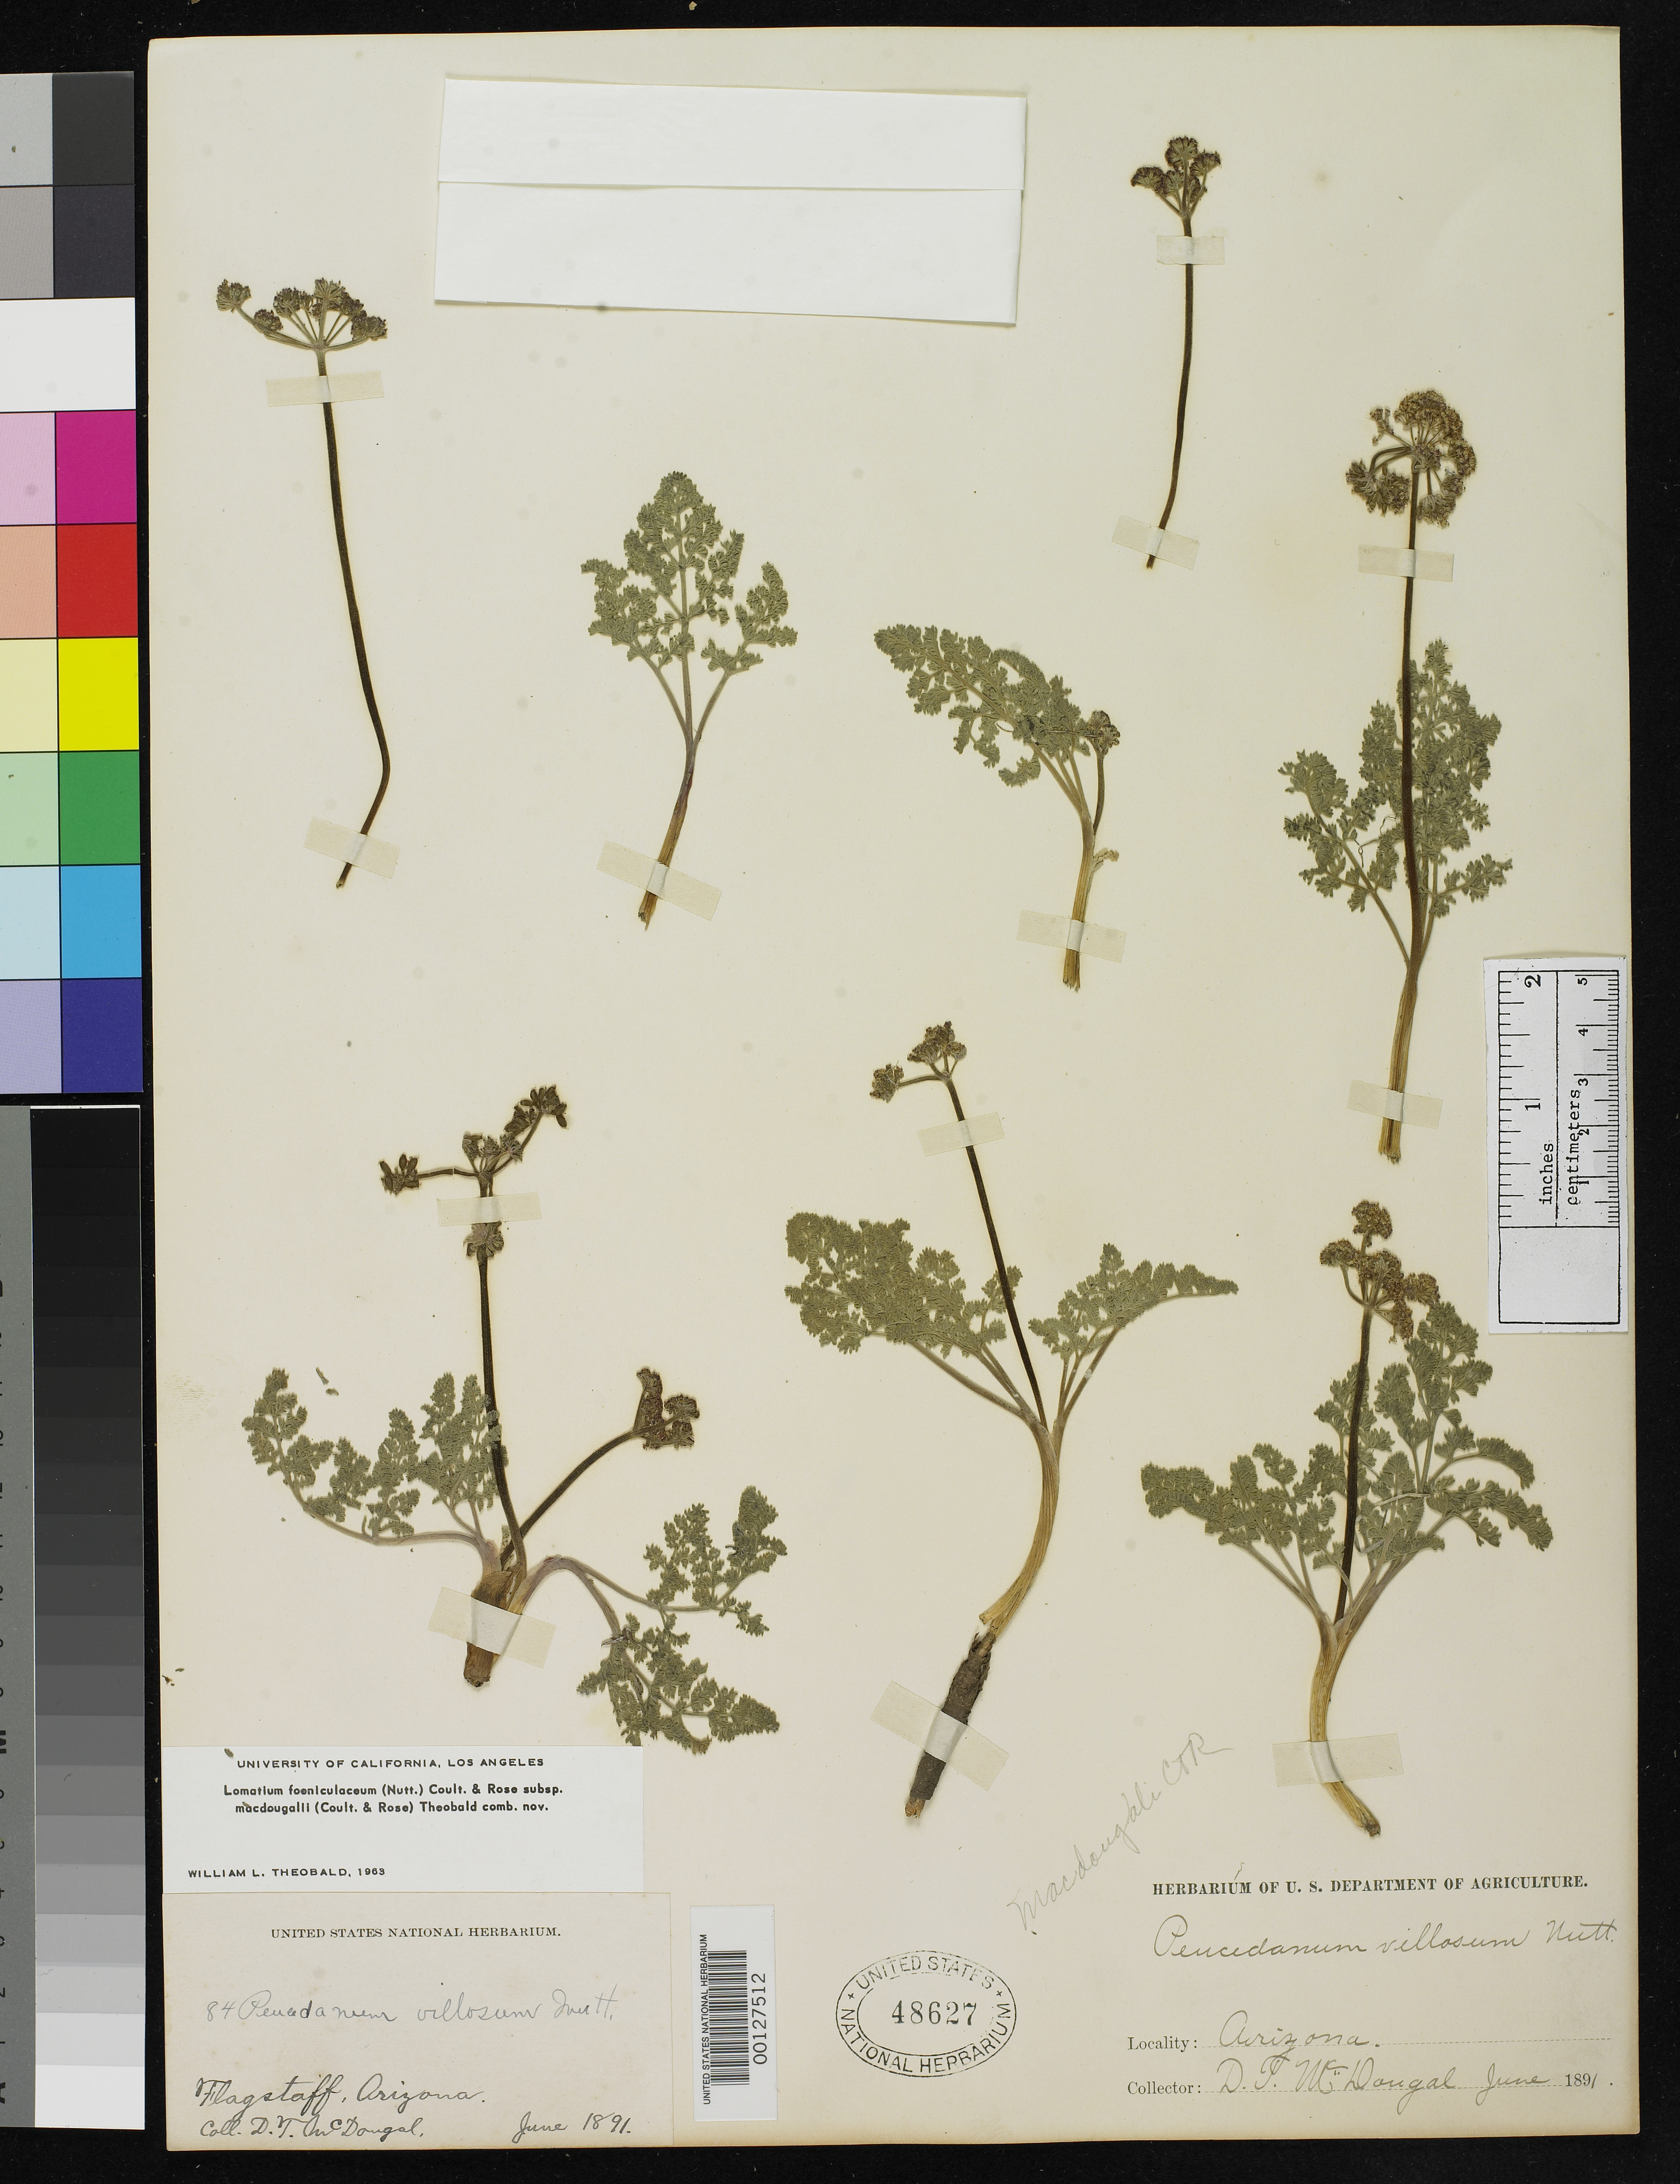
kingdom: Plantae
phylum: Tracheophyta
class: Magnoliopsida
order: Apiales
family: Apiaceae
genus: Lomatium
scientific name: Lomatium macdougalii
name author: J.M. Coult. & Rose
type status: Type Collection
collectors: D. T. MacDougal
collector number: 84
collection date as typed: Jun 1891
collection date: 1891-06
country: United States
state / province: Arizona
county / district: Coconino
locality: Flagstaff.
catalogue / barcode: US 48627